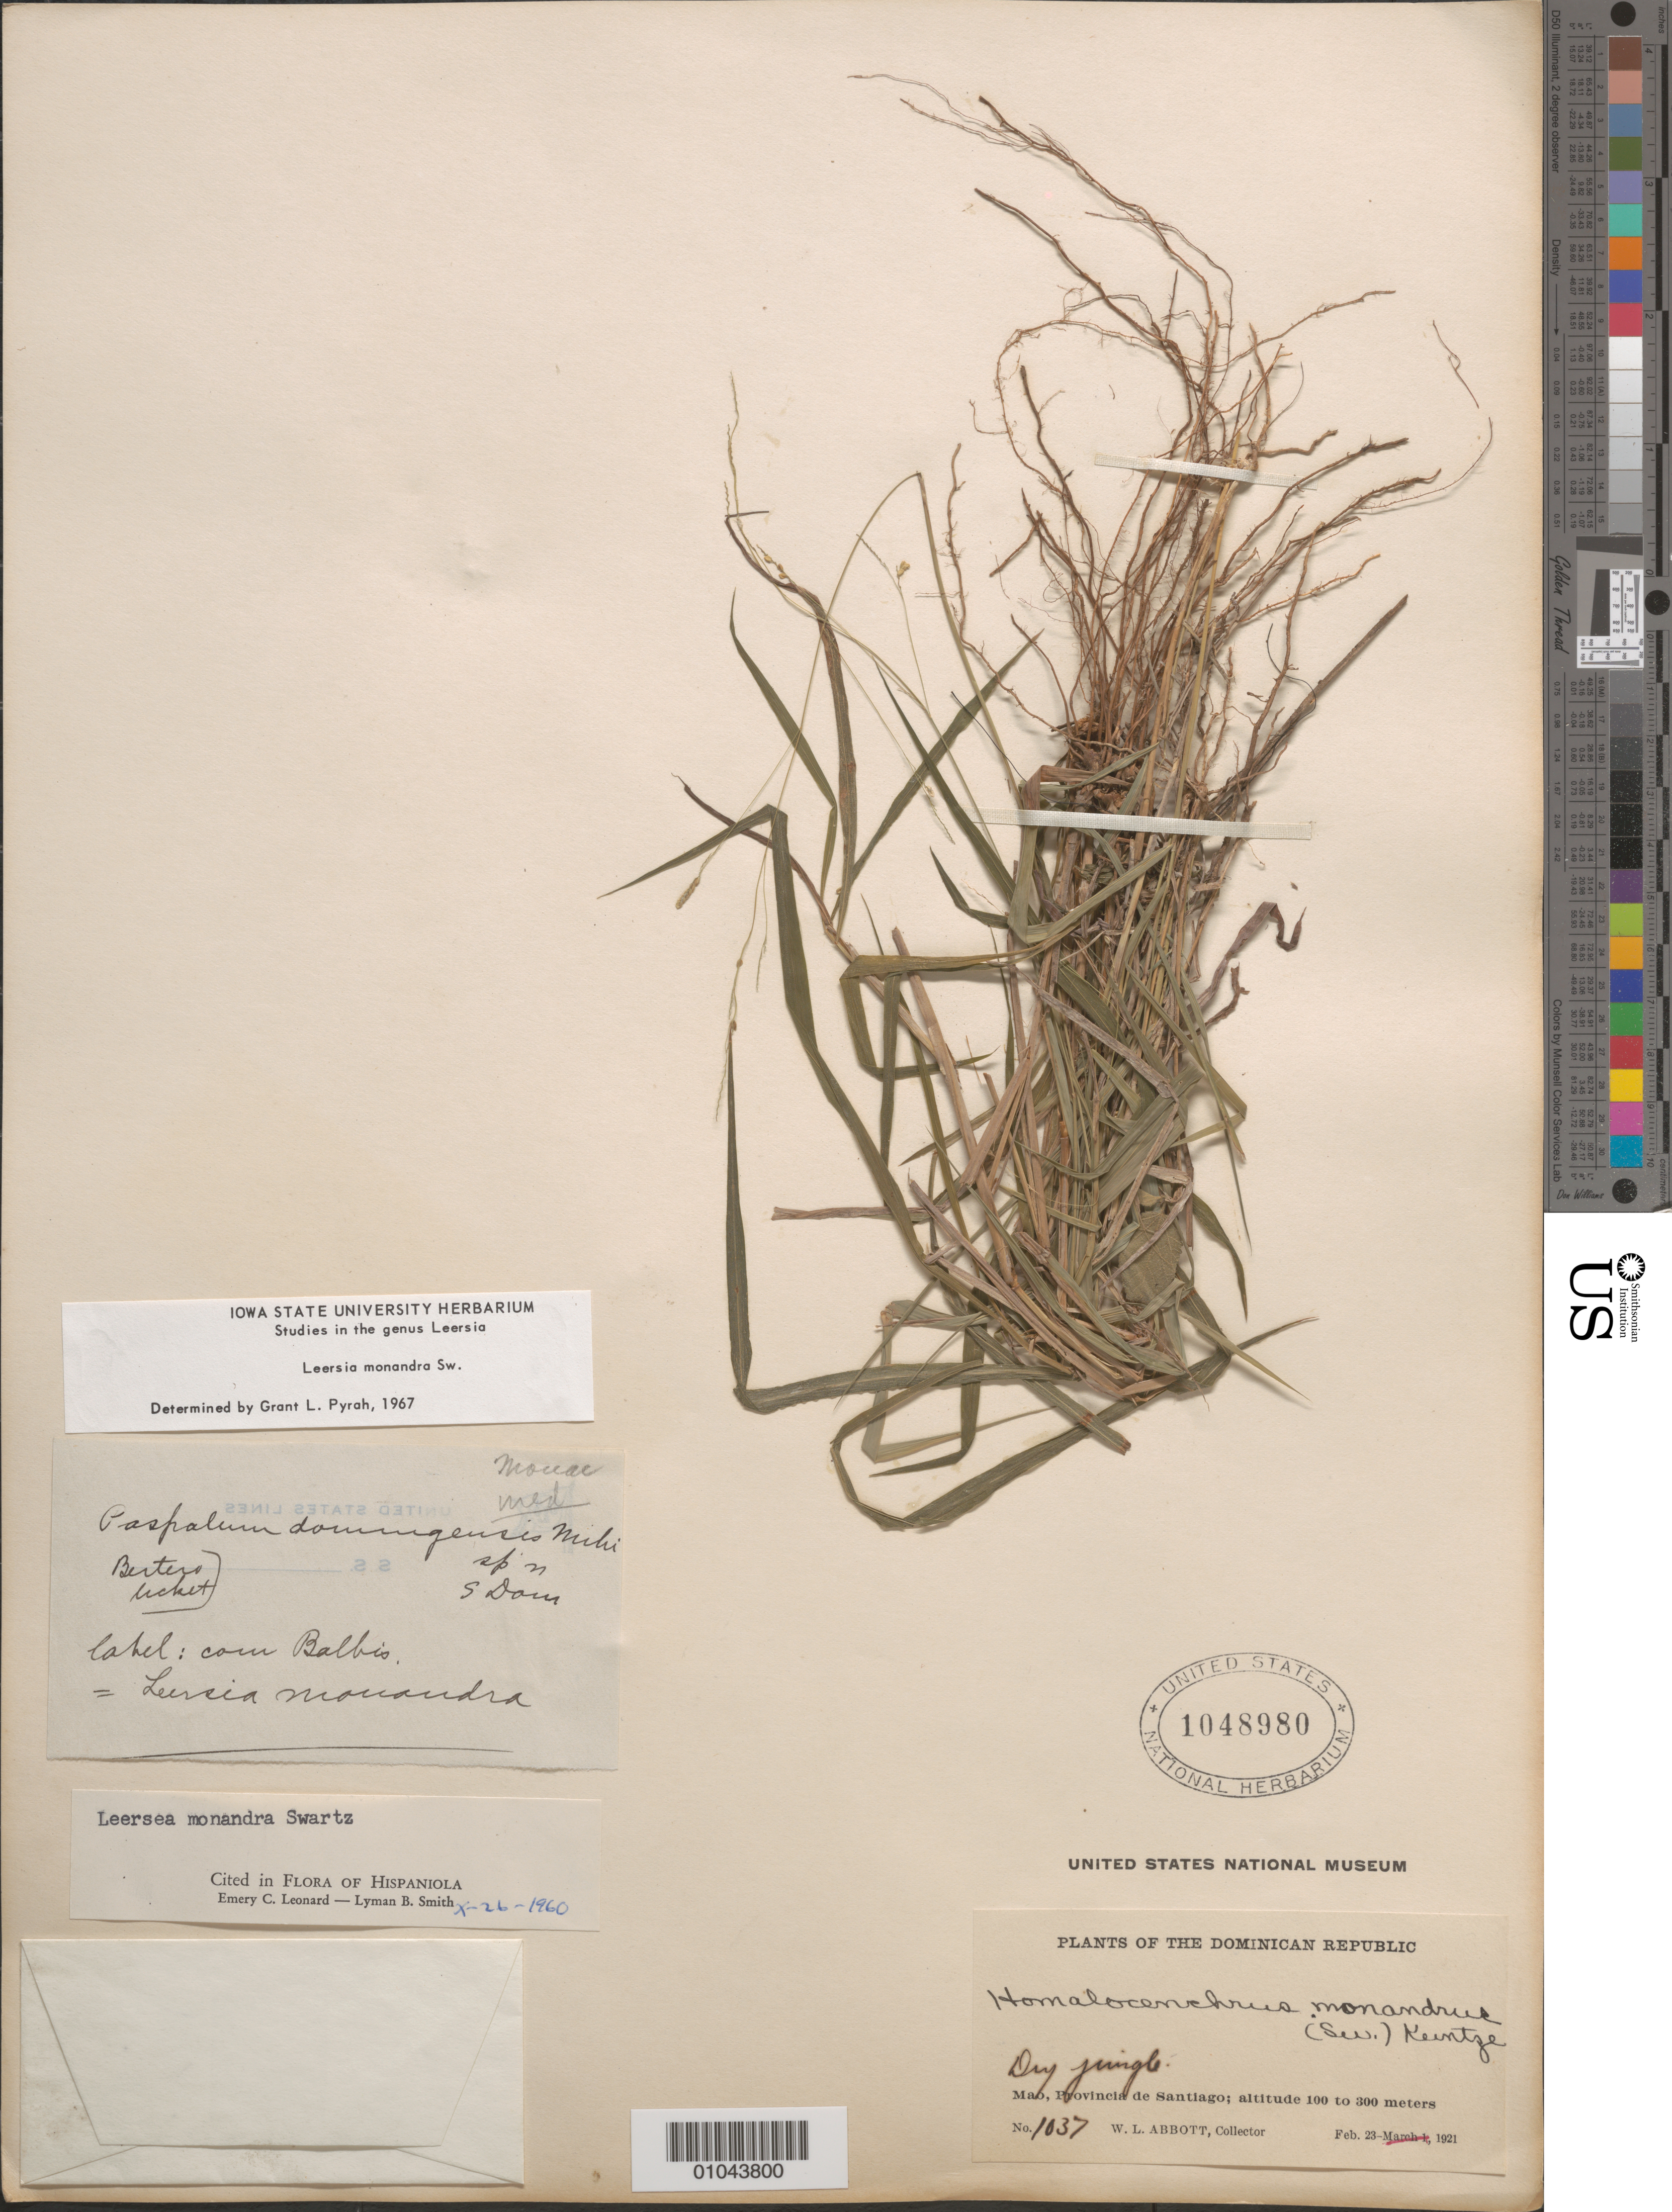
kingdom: Plantae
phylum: Tracheophyta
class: Liliopsida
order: Poales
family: Poaceae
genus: Leersia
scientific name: Leersia monandra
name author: Sw.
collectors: W. L. Abbott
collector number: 1037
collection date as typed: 23 Feb 1921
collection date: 1921-02-23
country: Dominican Republic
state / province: Valverde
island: Hispaniola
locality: Mao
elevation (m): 100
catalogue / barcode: US 1048980